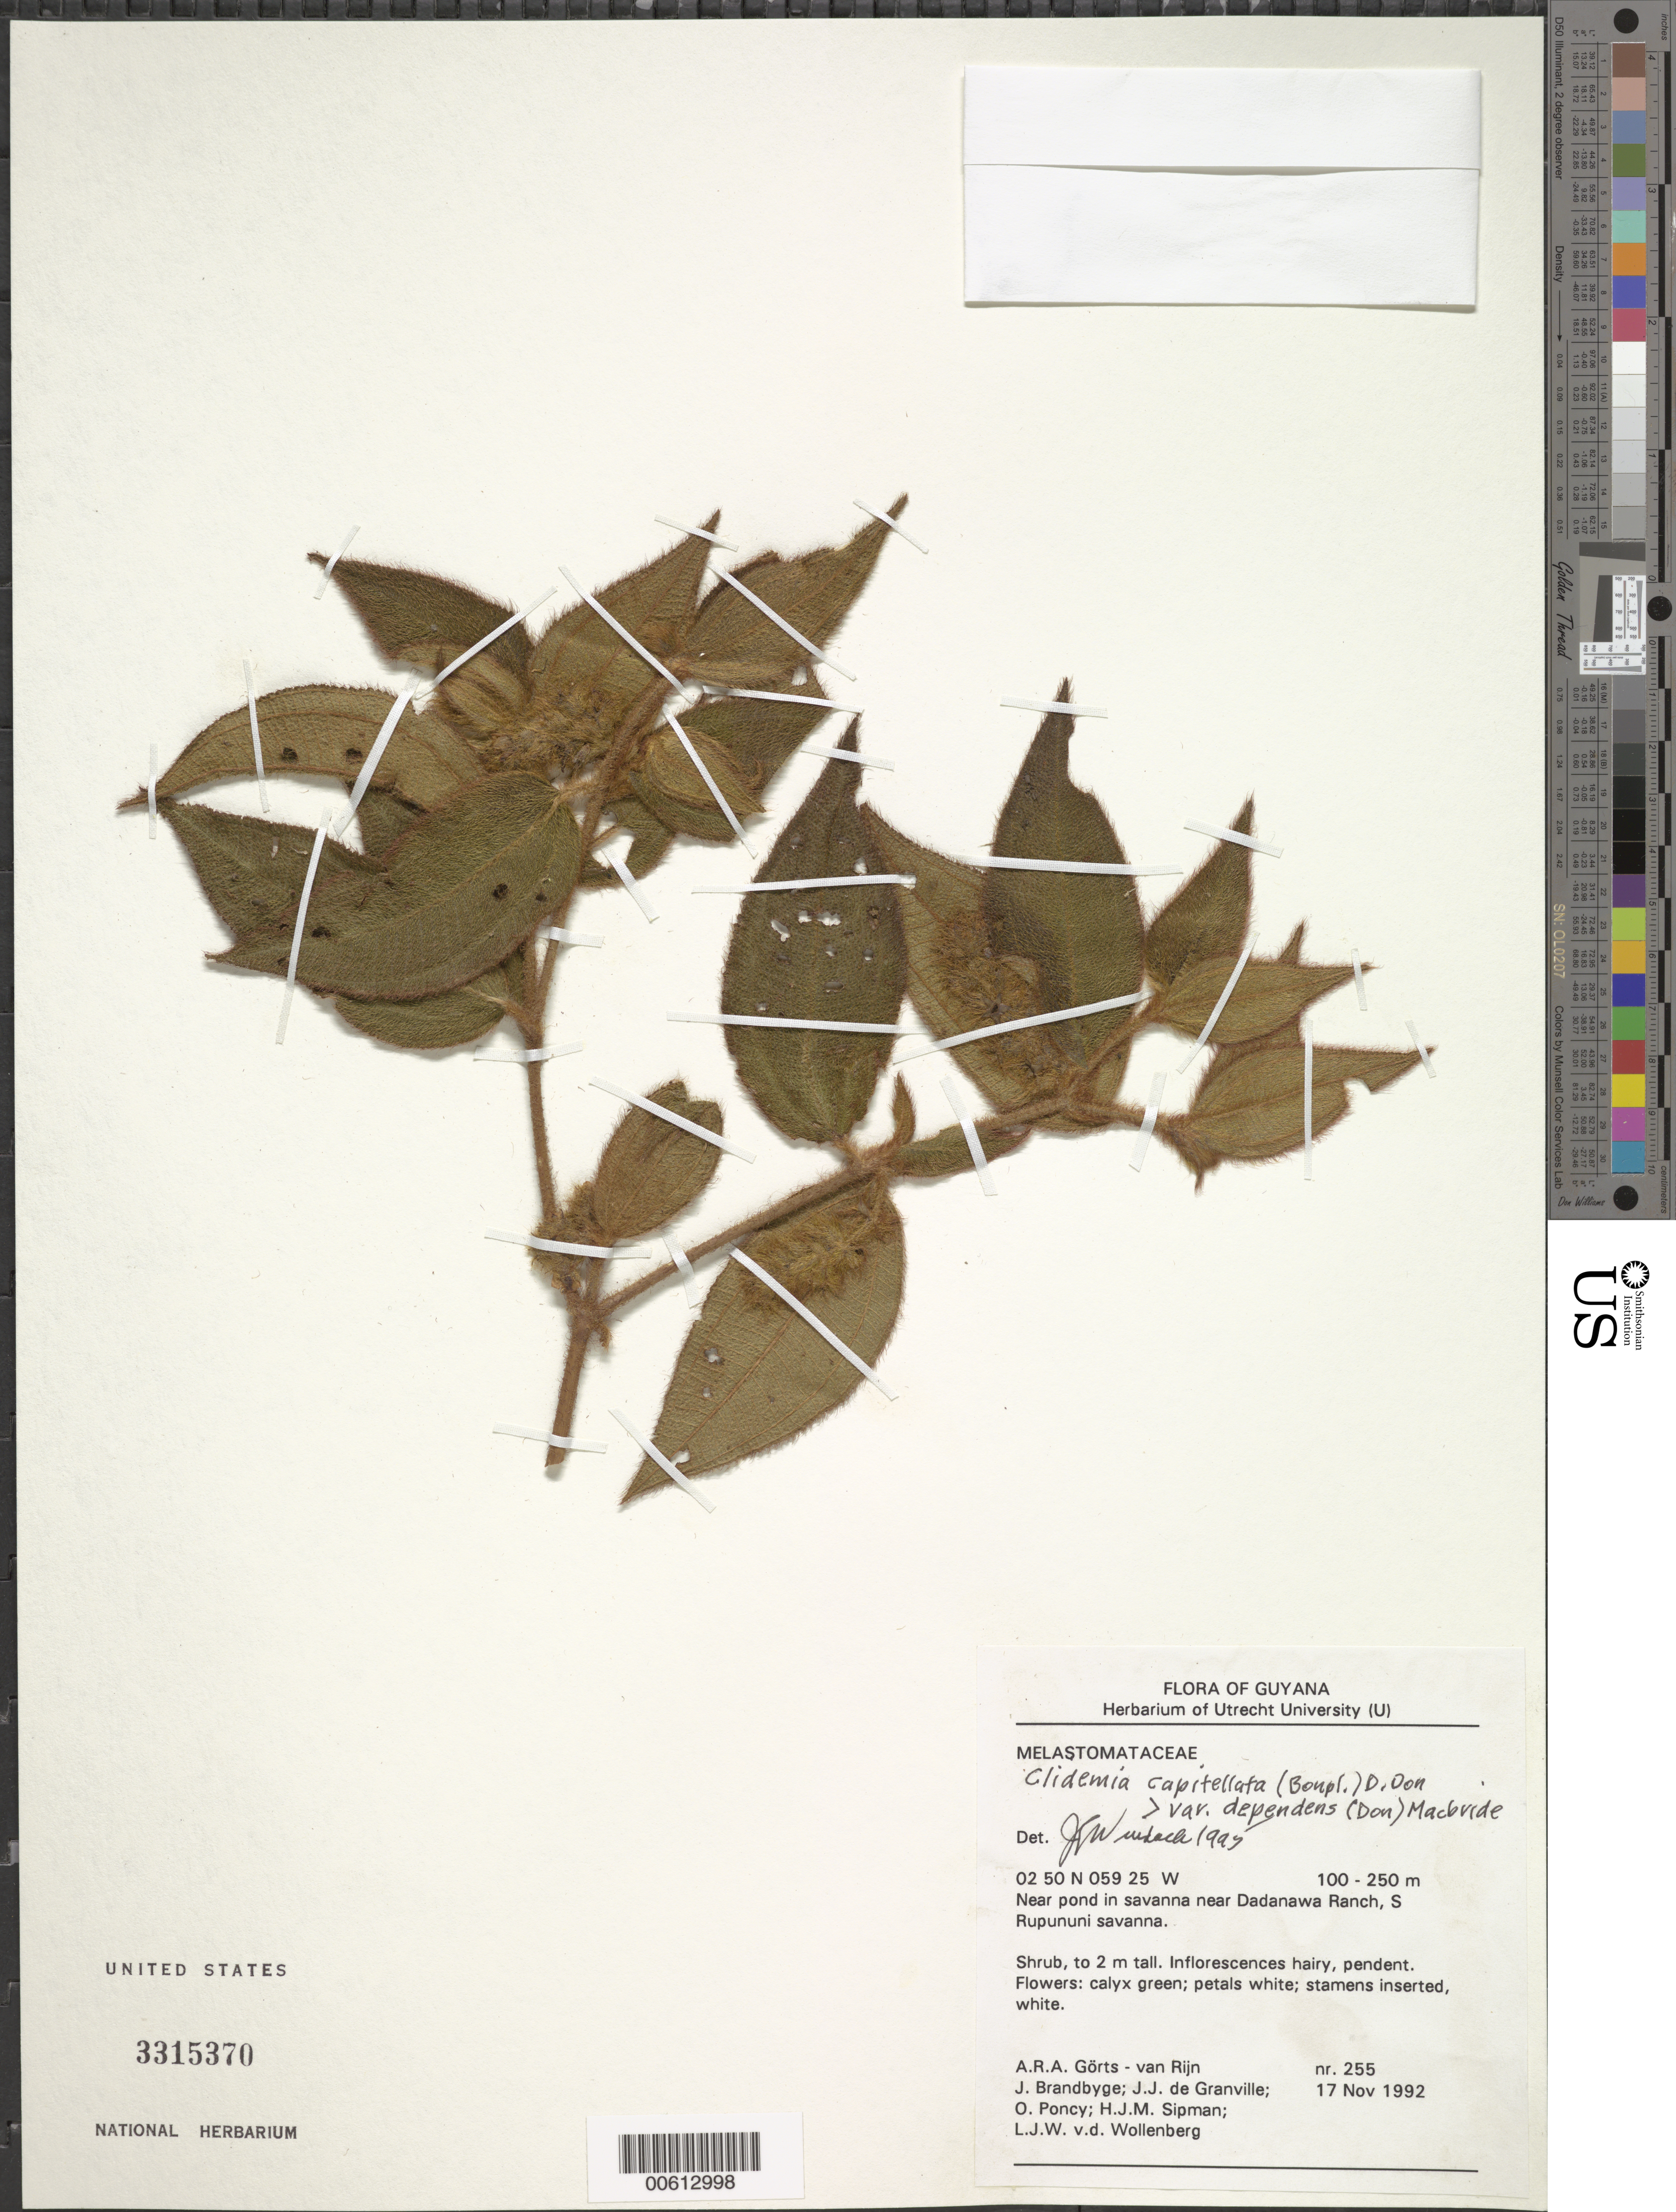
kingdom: Plantae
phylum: Tracheophyta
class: Magnoliopsida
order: Myrtales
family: Melastomataceae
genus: Clidemia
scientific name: Clidemia capitellata var. dependens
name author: (Pav. & D. Don) J.F. Macbr.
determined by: Wurdack, John J., (US), US (UNITED STATES)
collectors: A. .R. A. Görts-van Rijn, J. Brandbyge, J.-J. de Granville, O. Poncy, H. J. M. Sipman & L. van der Wollenberg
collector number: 255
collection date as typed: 17-Nov-92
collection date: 1992-11-17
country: Guyana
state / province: U. Takutu-U. Essequibo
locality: Dadanawa Ranch, vic. Mt. Tawatawun, S. Rupununi Savanna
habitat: Near pond in savanna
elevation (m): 100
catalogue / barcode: US 3315370